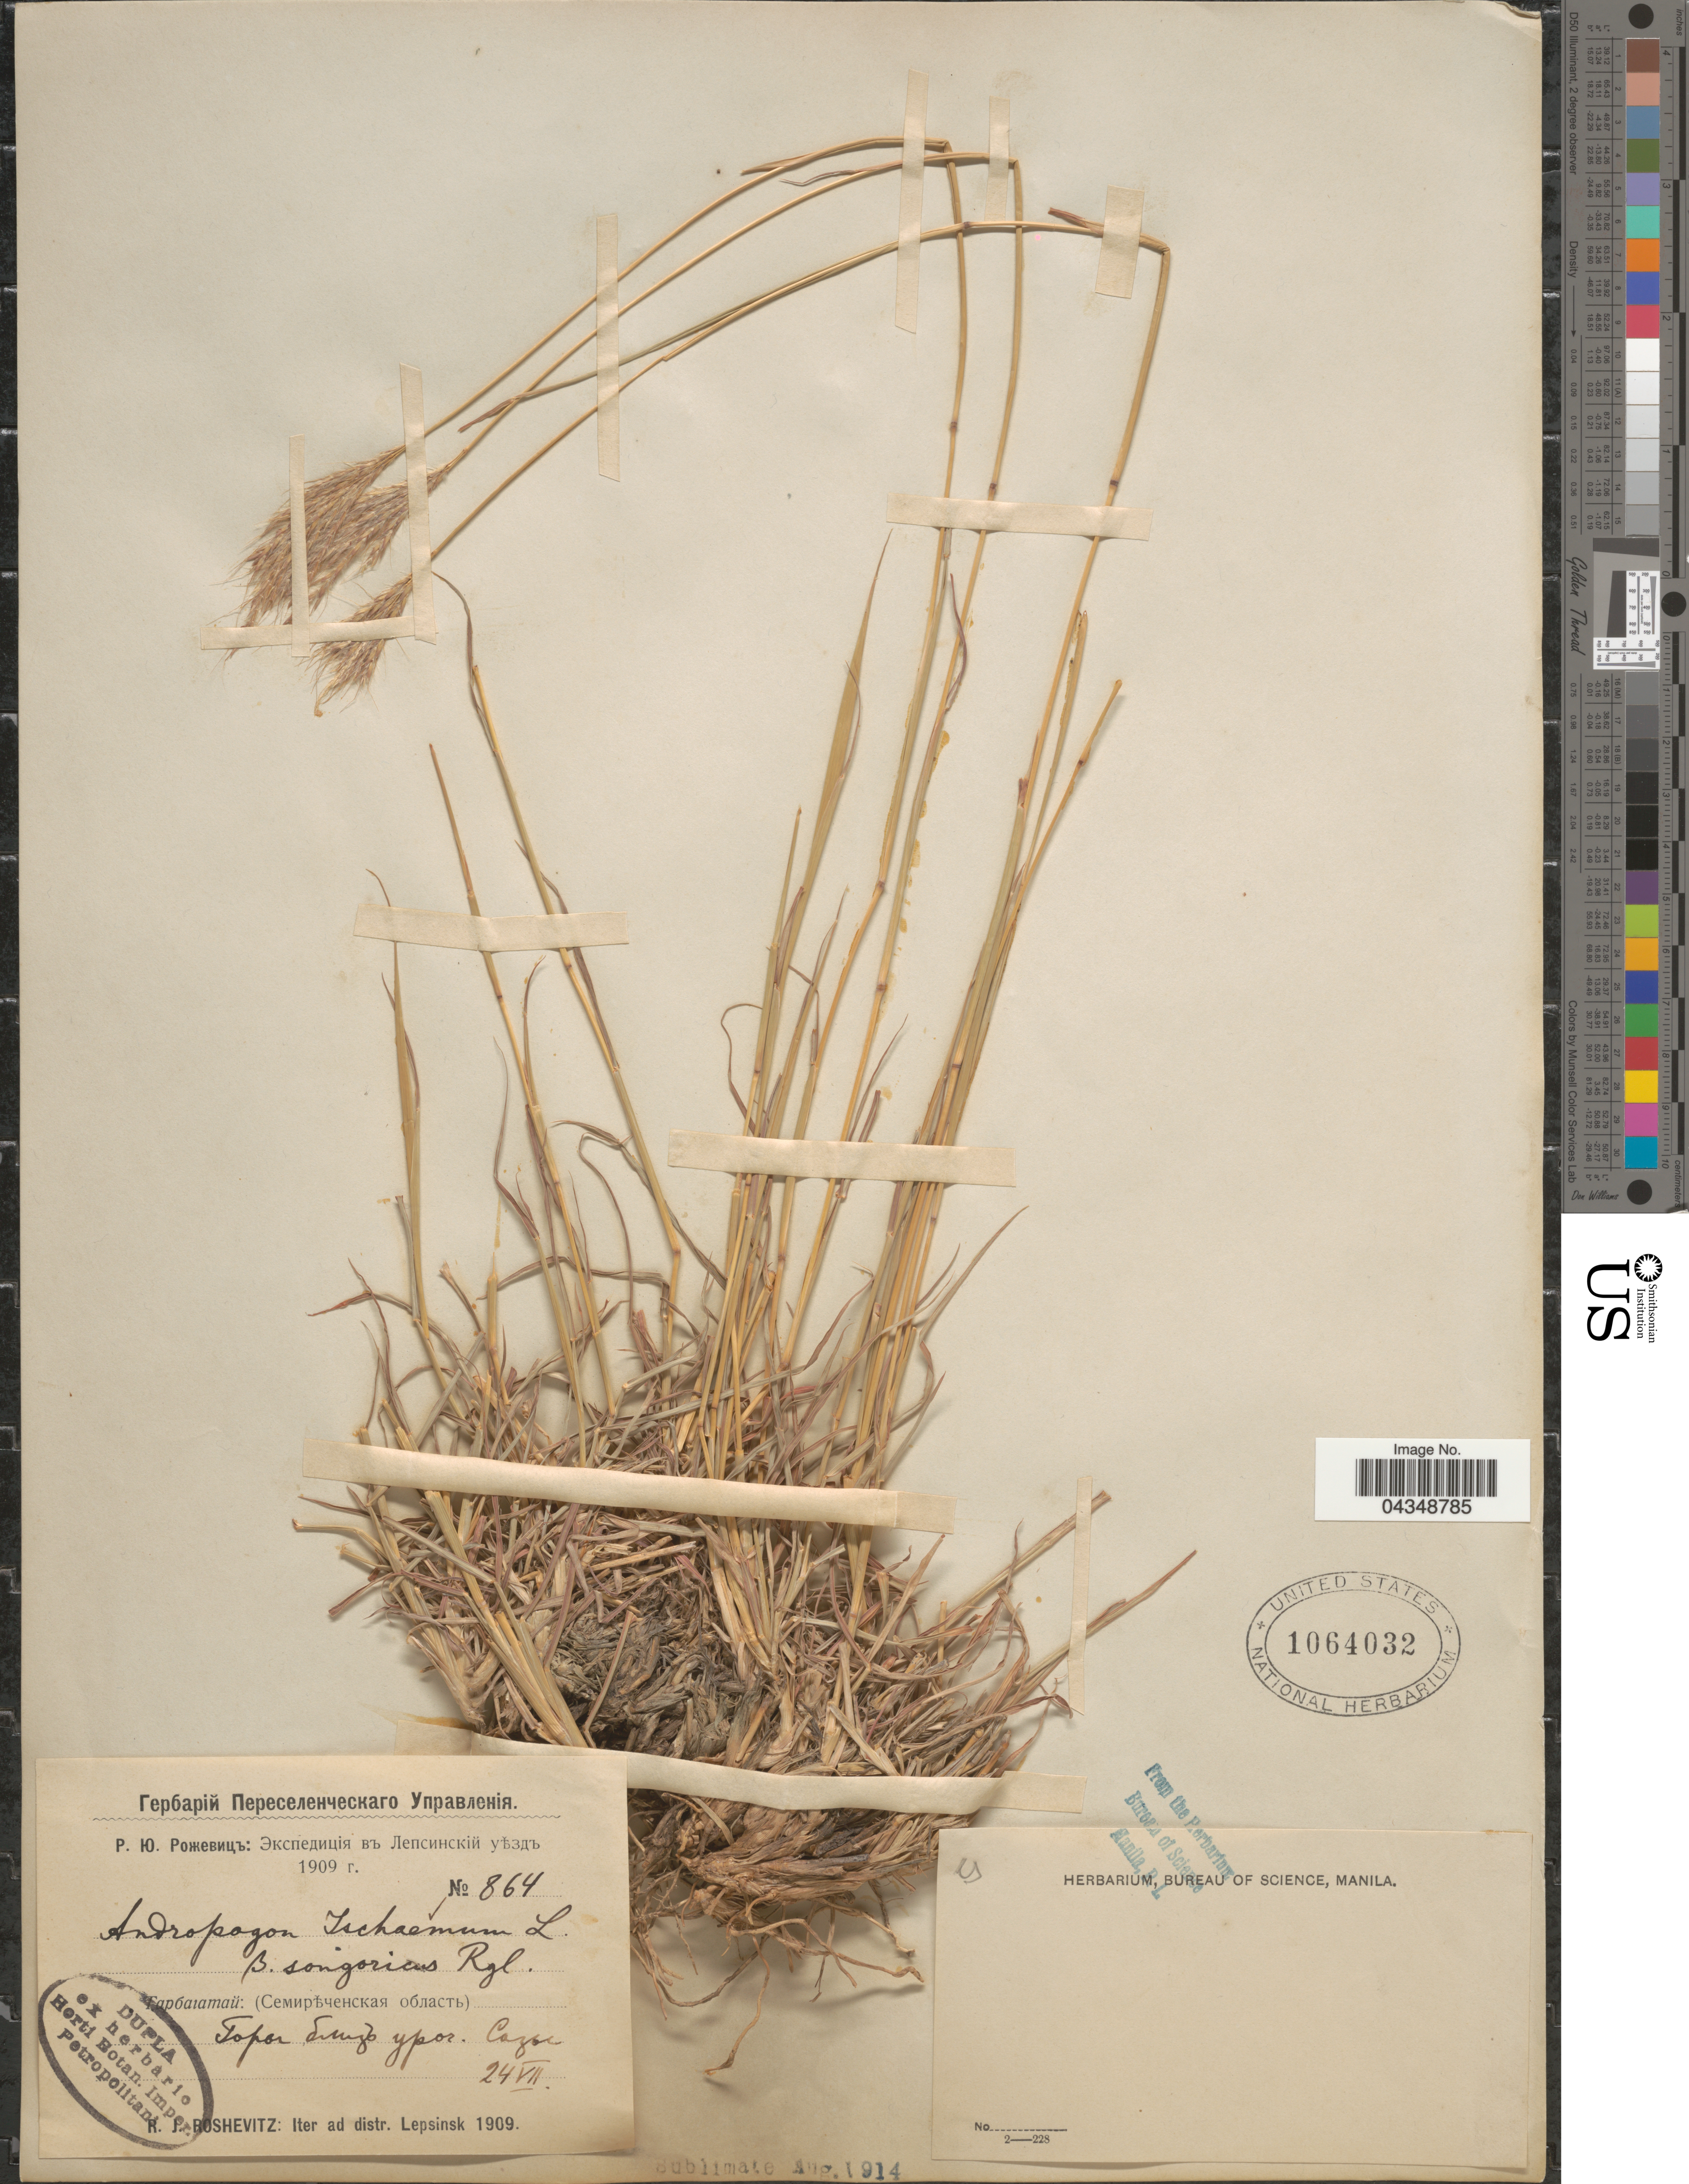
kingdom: Plantae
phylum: Tracheophyta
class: Liliopsida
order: Poales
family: Poaceae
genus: Bothriochloa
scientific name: Bothriochloa ischaemum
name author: (L.) Keng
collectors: R. J. Roshevitz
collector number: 864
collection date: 1909-08-24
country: Kazakhstan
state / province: Almaty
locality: Iter ad distr. Lepsinsk. Tarbagatay, Mts near Sazy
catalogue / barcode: US 1064032